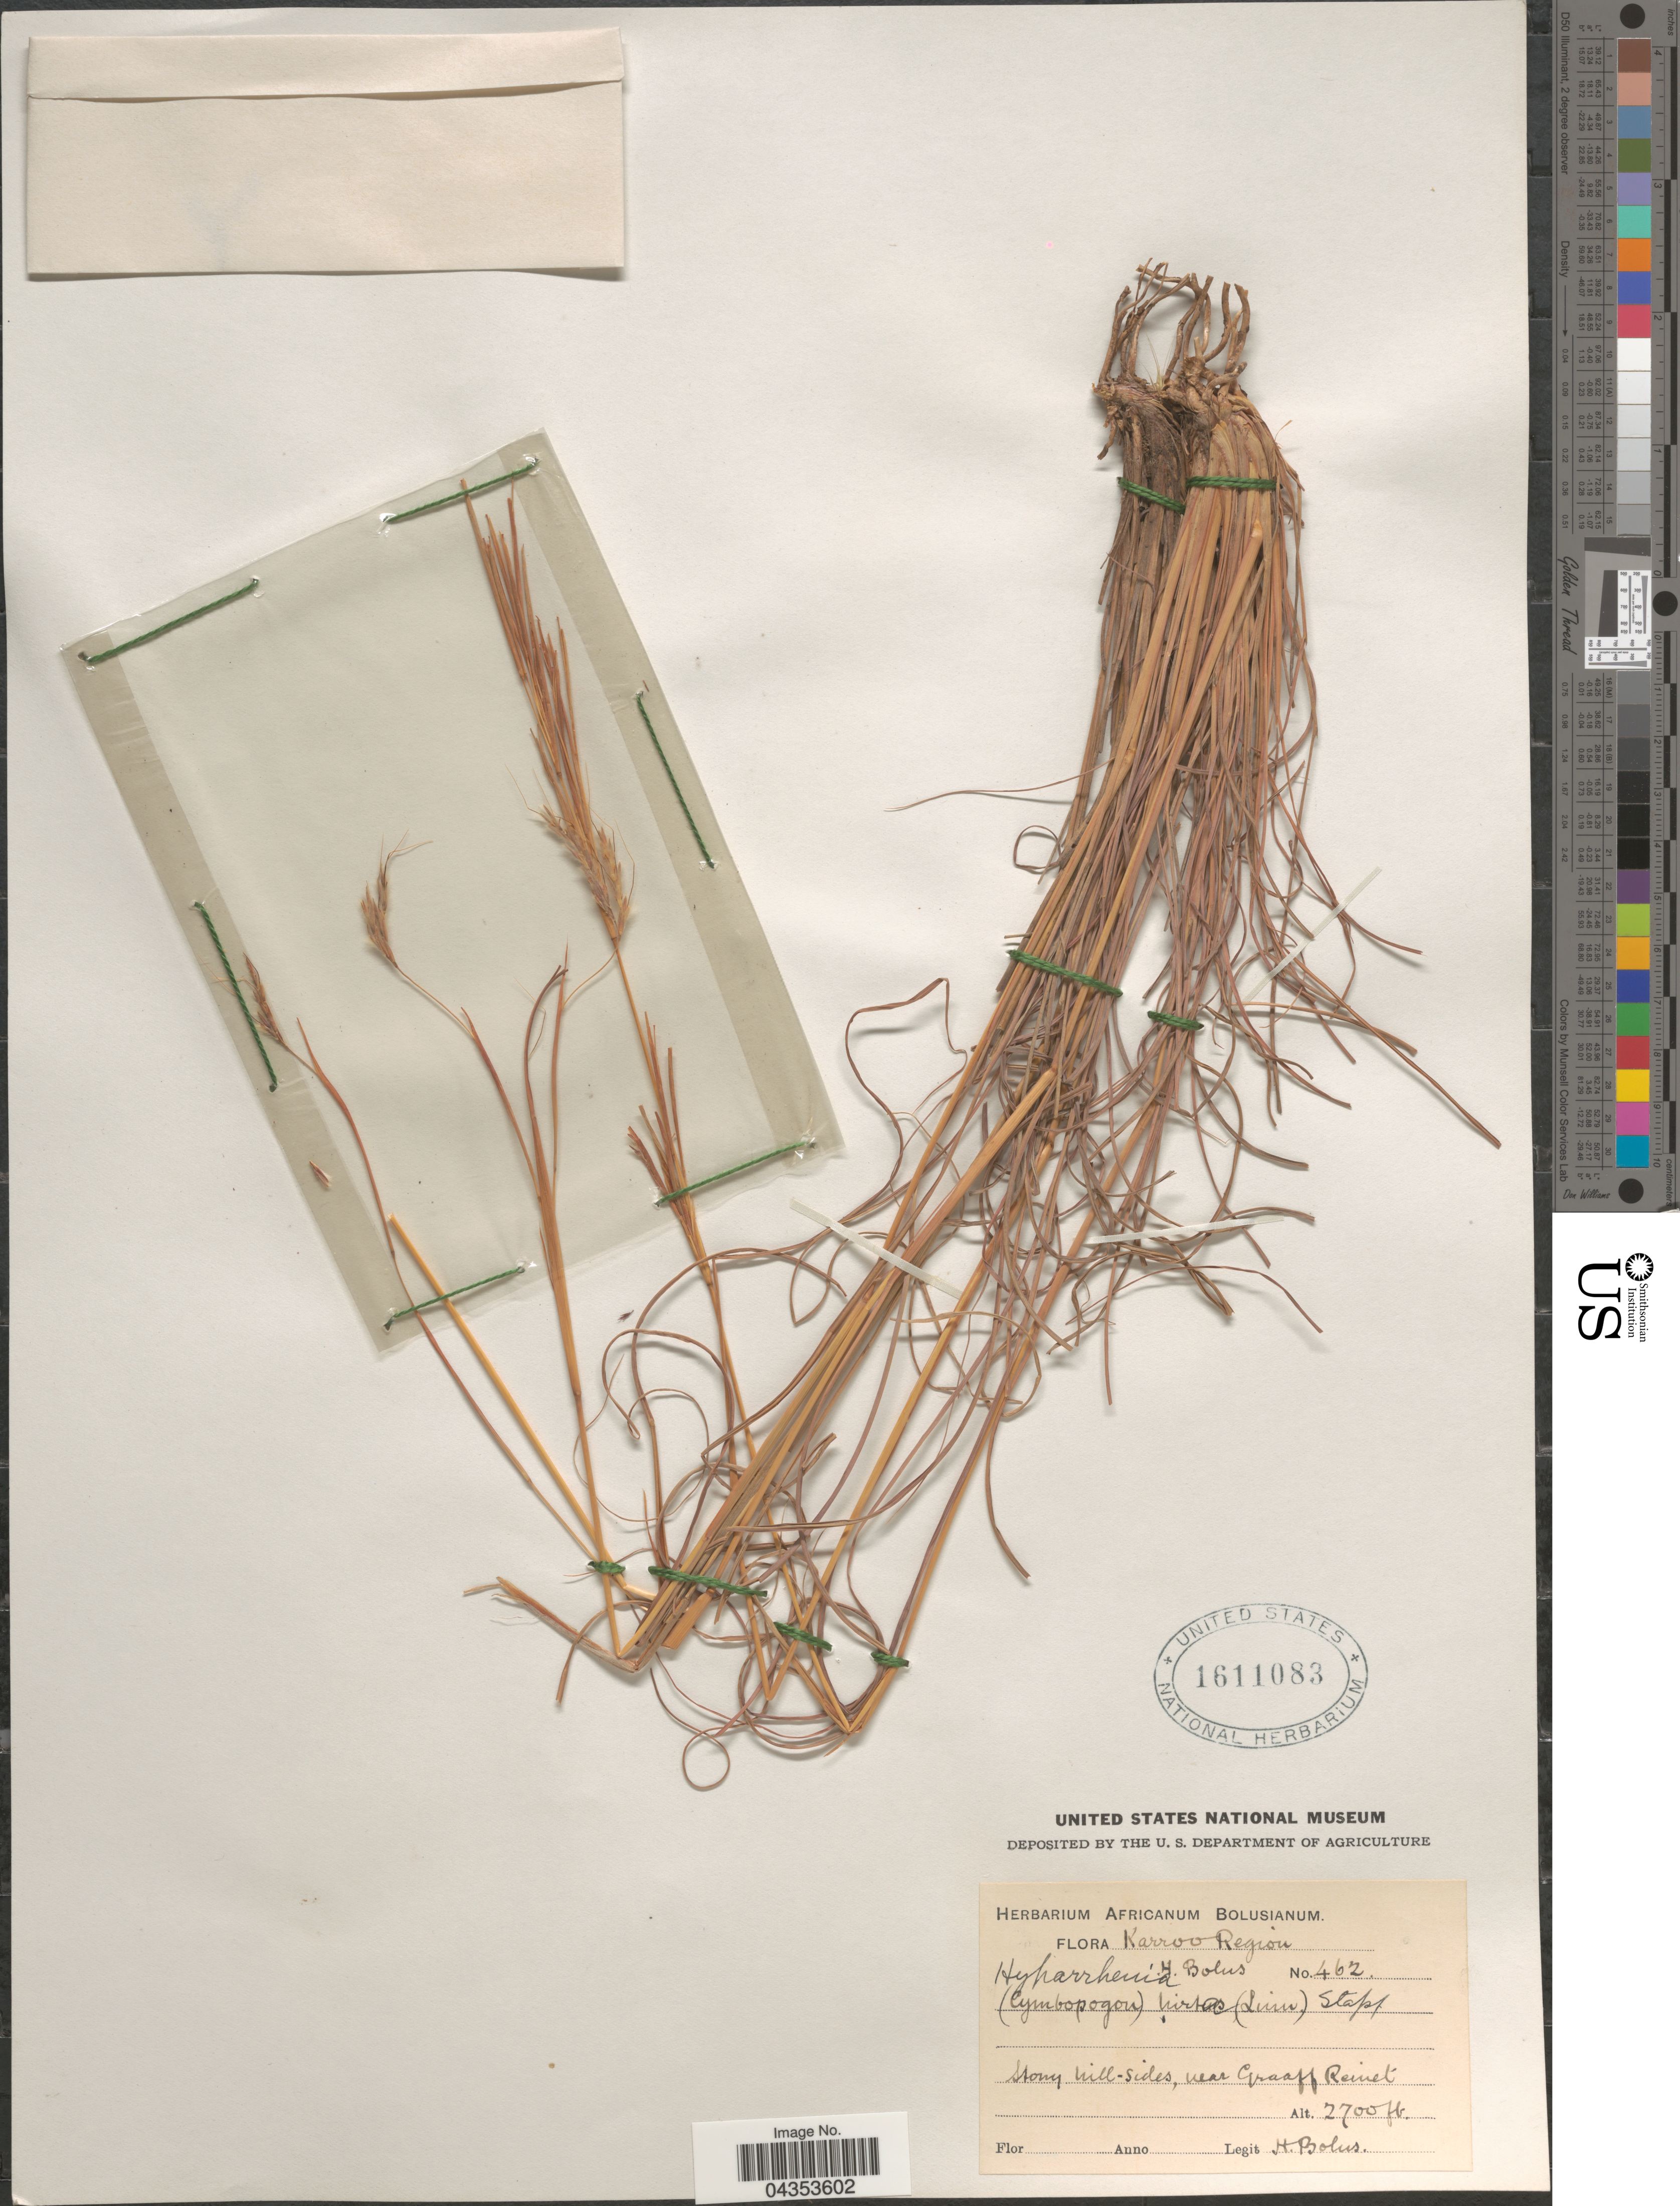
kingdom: Plantae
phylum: Tracheophyta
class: Liliopsida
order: Poales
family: Poaceae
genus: Hyparrhenia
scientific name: Hyparrhenia hirta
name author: (L.) Stapf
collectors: H. Bolus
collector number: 462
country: South Africa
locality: Karroo Region. Stony hill-sides, near Graaff Reinet.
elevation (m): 823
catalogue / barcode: US 1611083